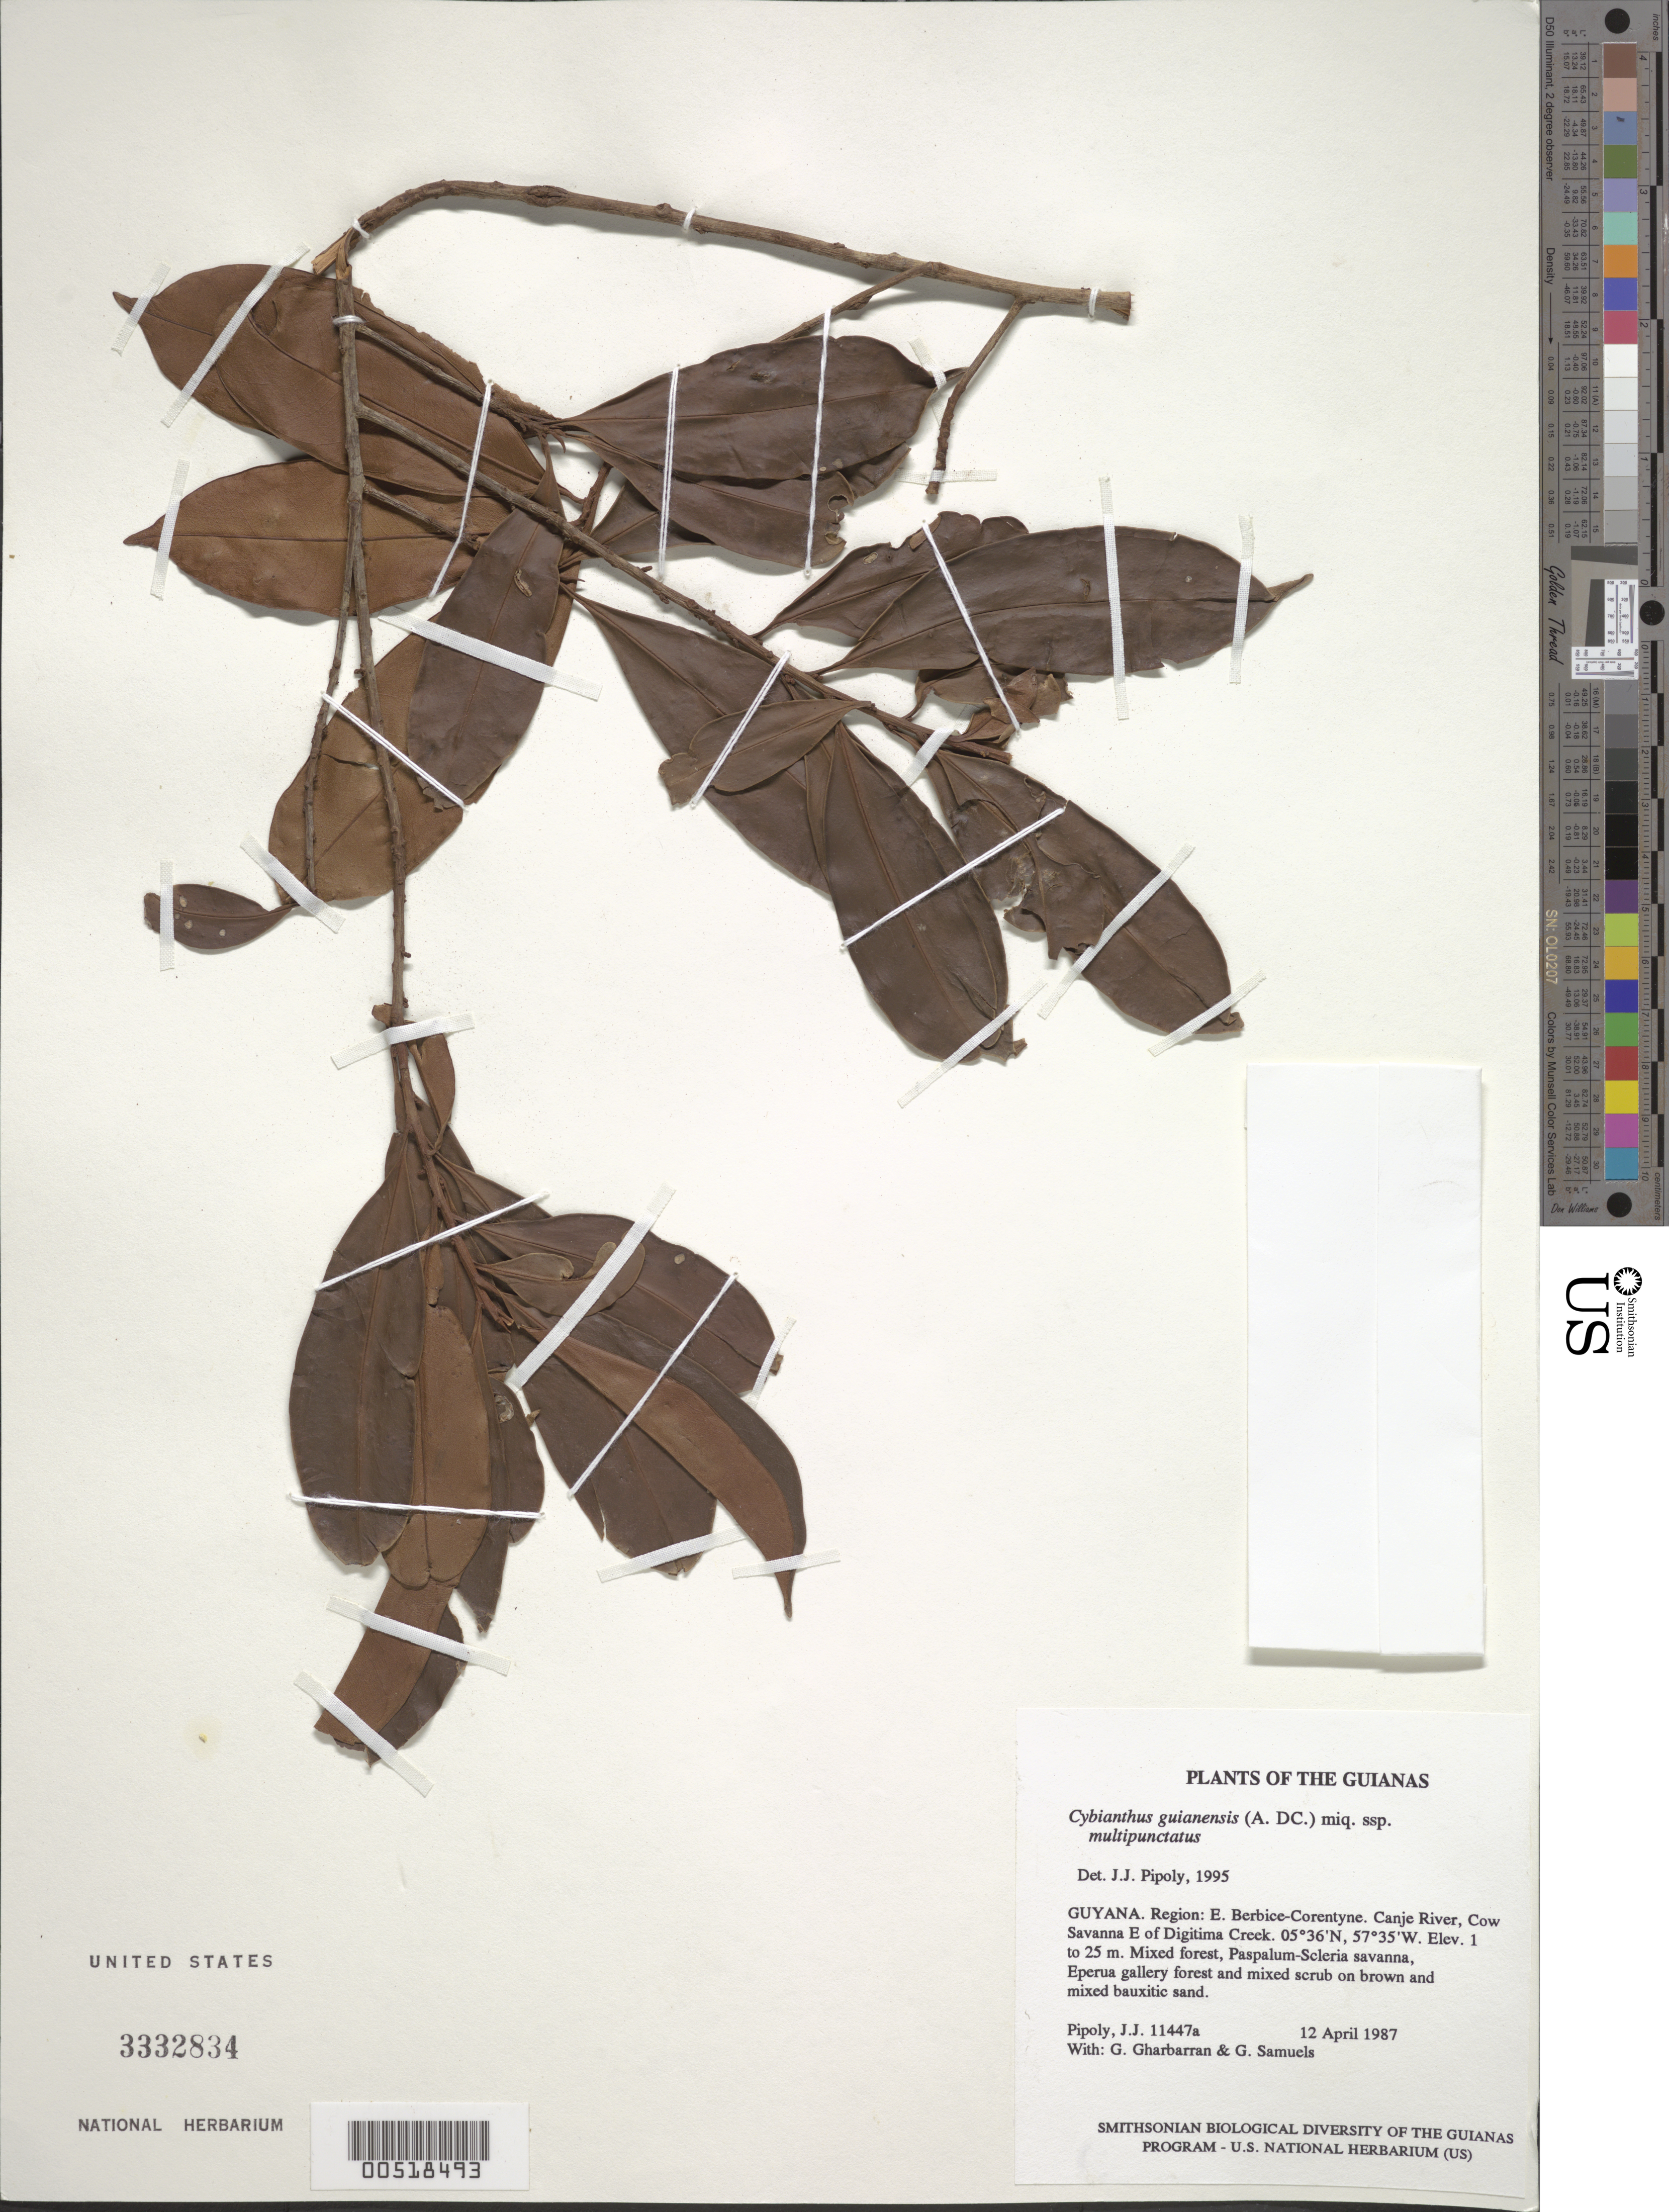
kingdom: Plantae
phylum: Tracheophyta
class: Magnoliopsida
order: Ericales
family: Primulaceae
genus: Cybianthus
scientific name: Cybianthus guyanensis subsp. multipunctatus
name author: (A. DC.) Pipoly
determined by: Pipoly, J. J., III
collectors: J. J. Pipoly, G. Gharbarran & G. Samuels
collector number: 11447 a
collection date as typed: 12 April 1987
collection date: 1987-04-12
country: Guyana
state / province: E. Berbice-Corentyne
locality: Canje River, Cow Savanna E of Digitima Creek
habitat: Mixed forest, Paspalum-Scleria savanna, Eperua gallery forest and mixed scrub on brown and mixed bauxitic sand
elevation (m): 1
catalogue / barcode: US 3332834